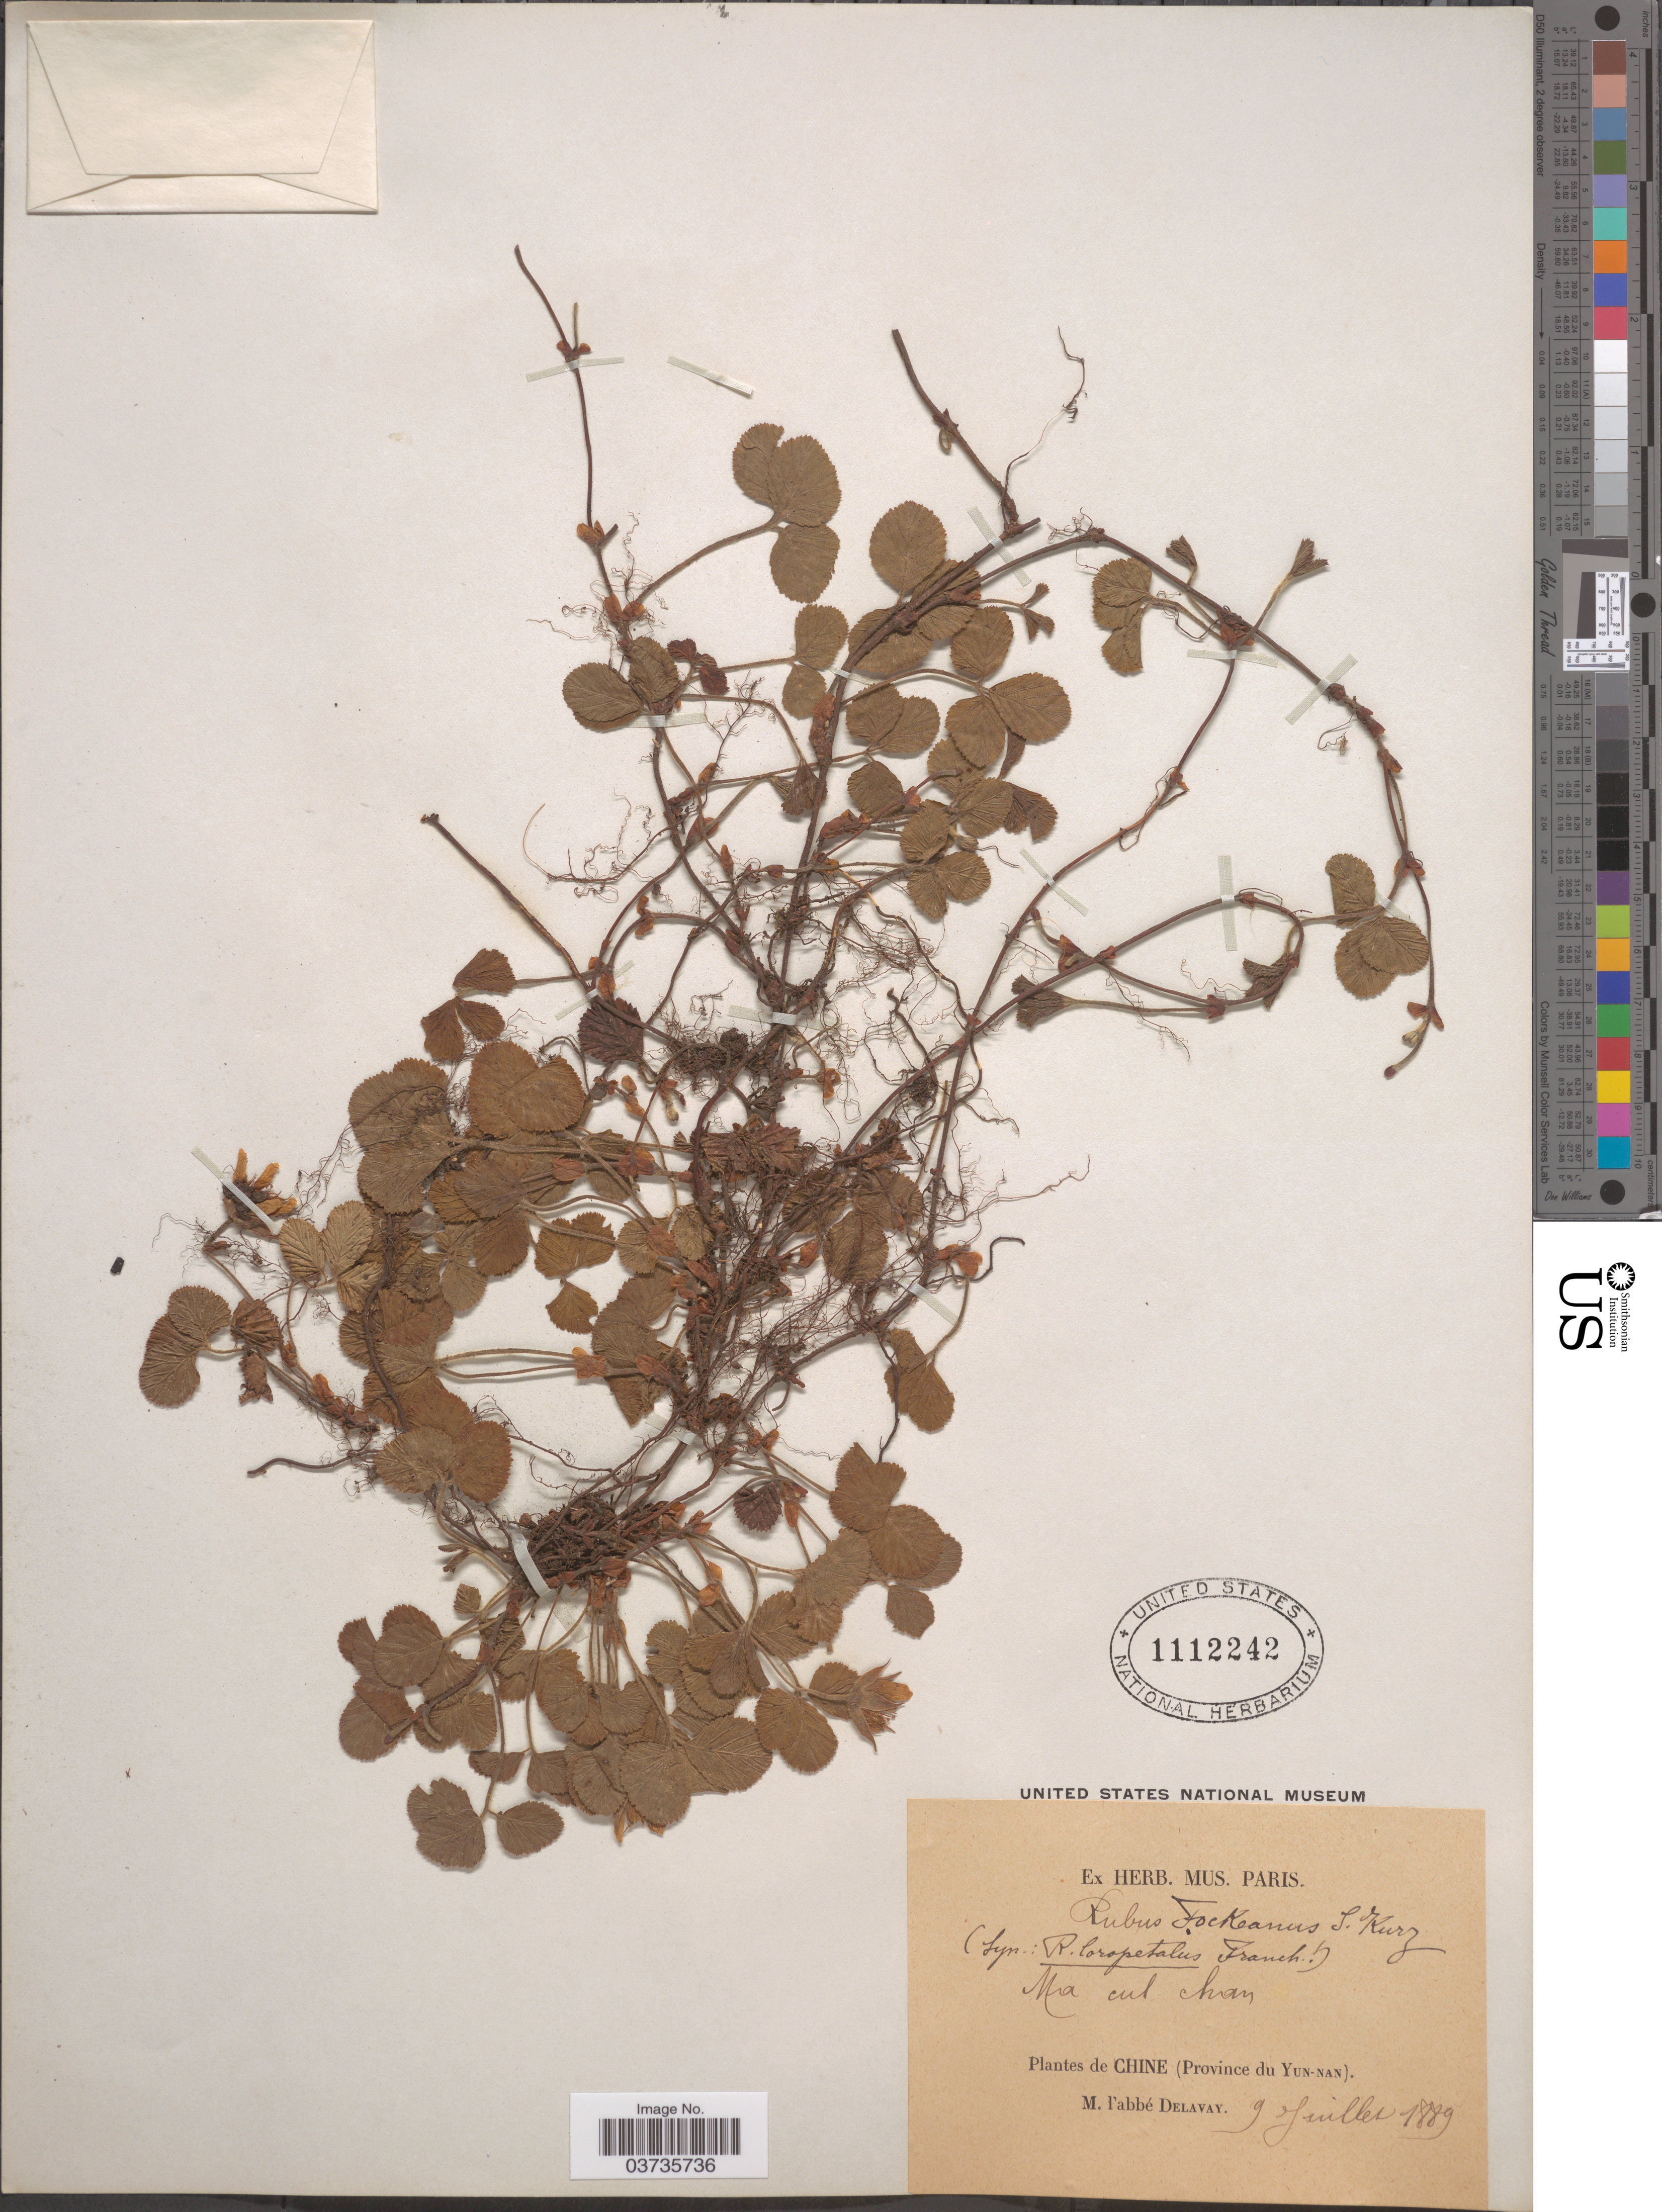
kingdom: Plantae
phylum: Tracheophyta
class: Magnoliopsida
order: Rosales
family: Rosaceae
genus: Rubus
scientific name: Rubus fockeanus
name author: Kurz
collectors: P. Delavay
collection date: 1889-07-09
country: China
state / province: Yunnan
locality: Ma cul chan.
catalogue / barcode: US 1112242